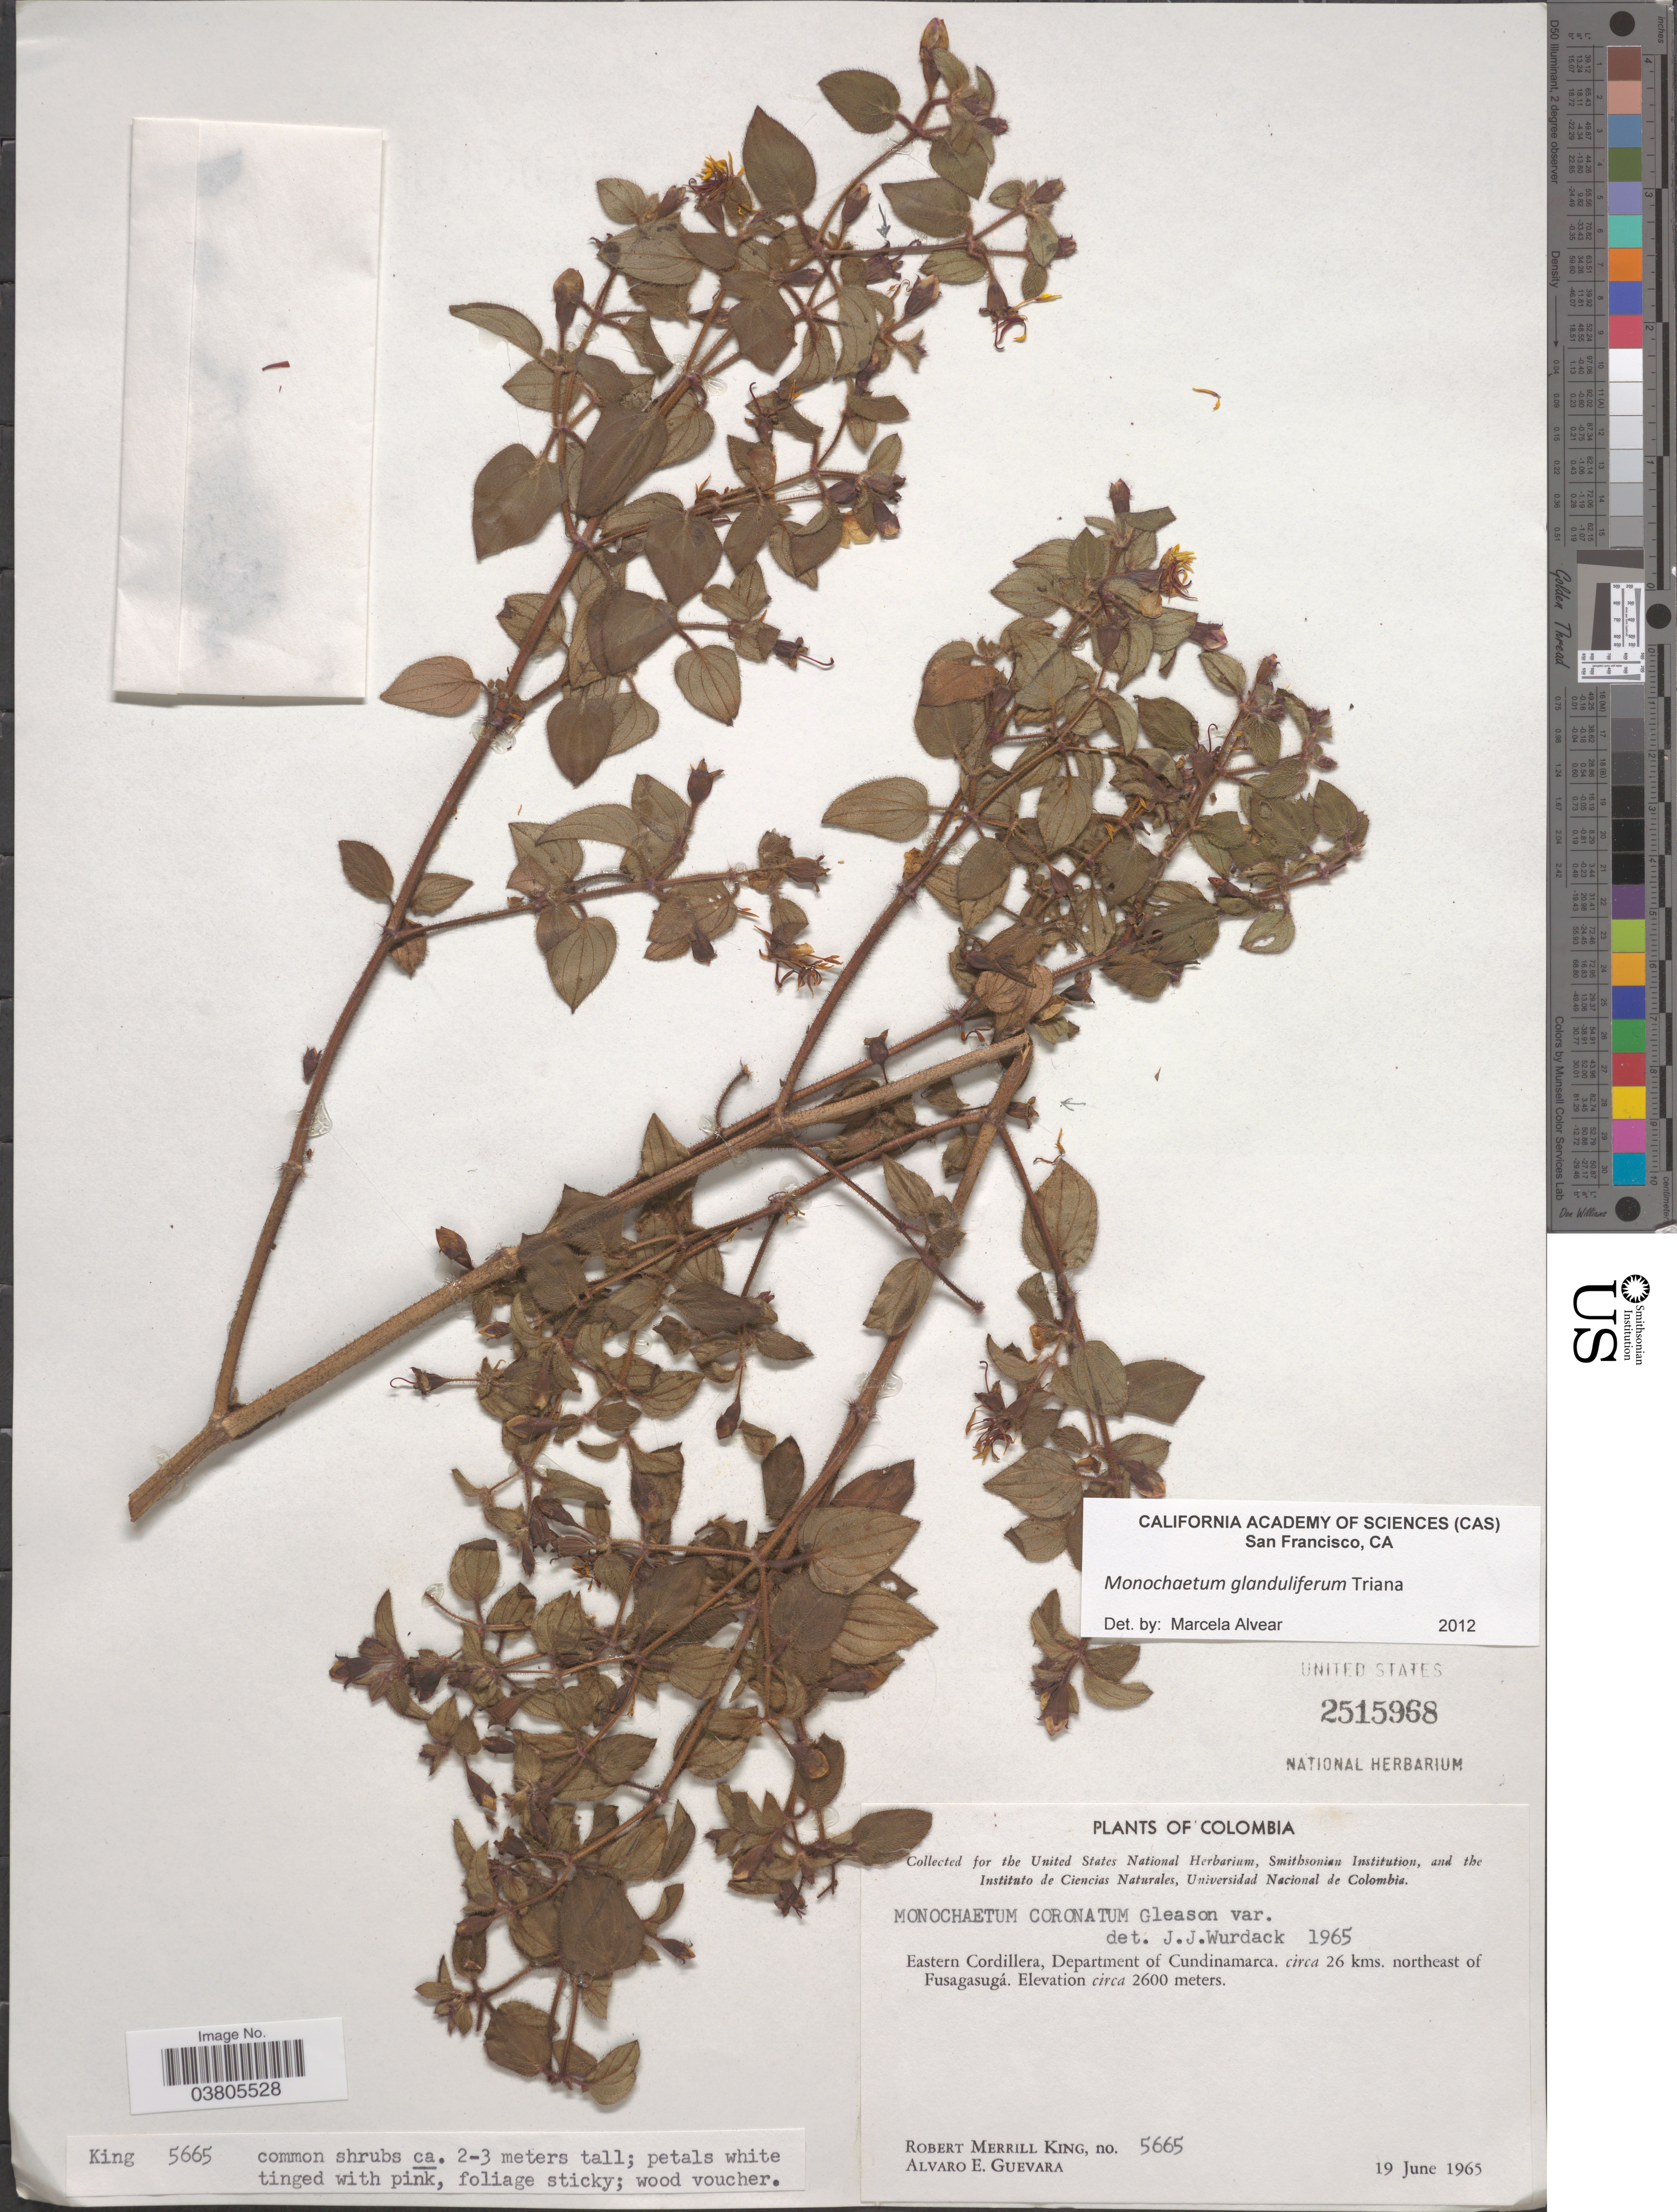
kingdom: Plantae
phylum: Tracheophyta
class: Magnoliopsida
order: Myrtales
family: Melastomataceae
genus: Monochaetum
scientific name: Monochaetum glanduliferum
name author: Triana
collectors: R. M. King & A. E. Guevara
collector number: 5665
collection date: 1965-06-19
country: Colombia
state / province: Cundinamarca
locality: Eastern Cordillera, Department of Cundinamarca. circa 26 kms. northeast of Fusagasugá.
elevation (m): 2600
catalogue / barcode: US 2515968